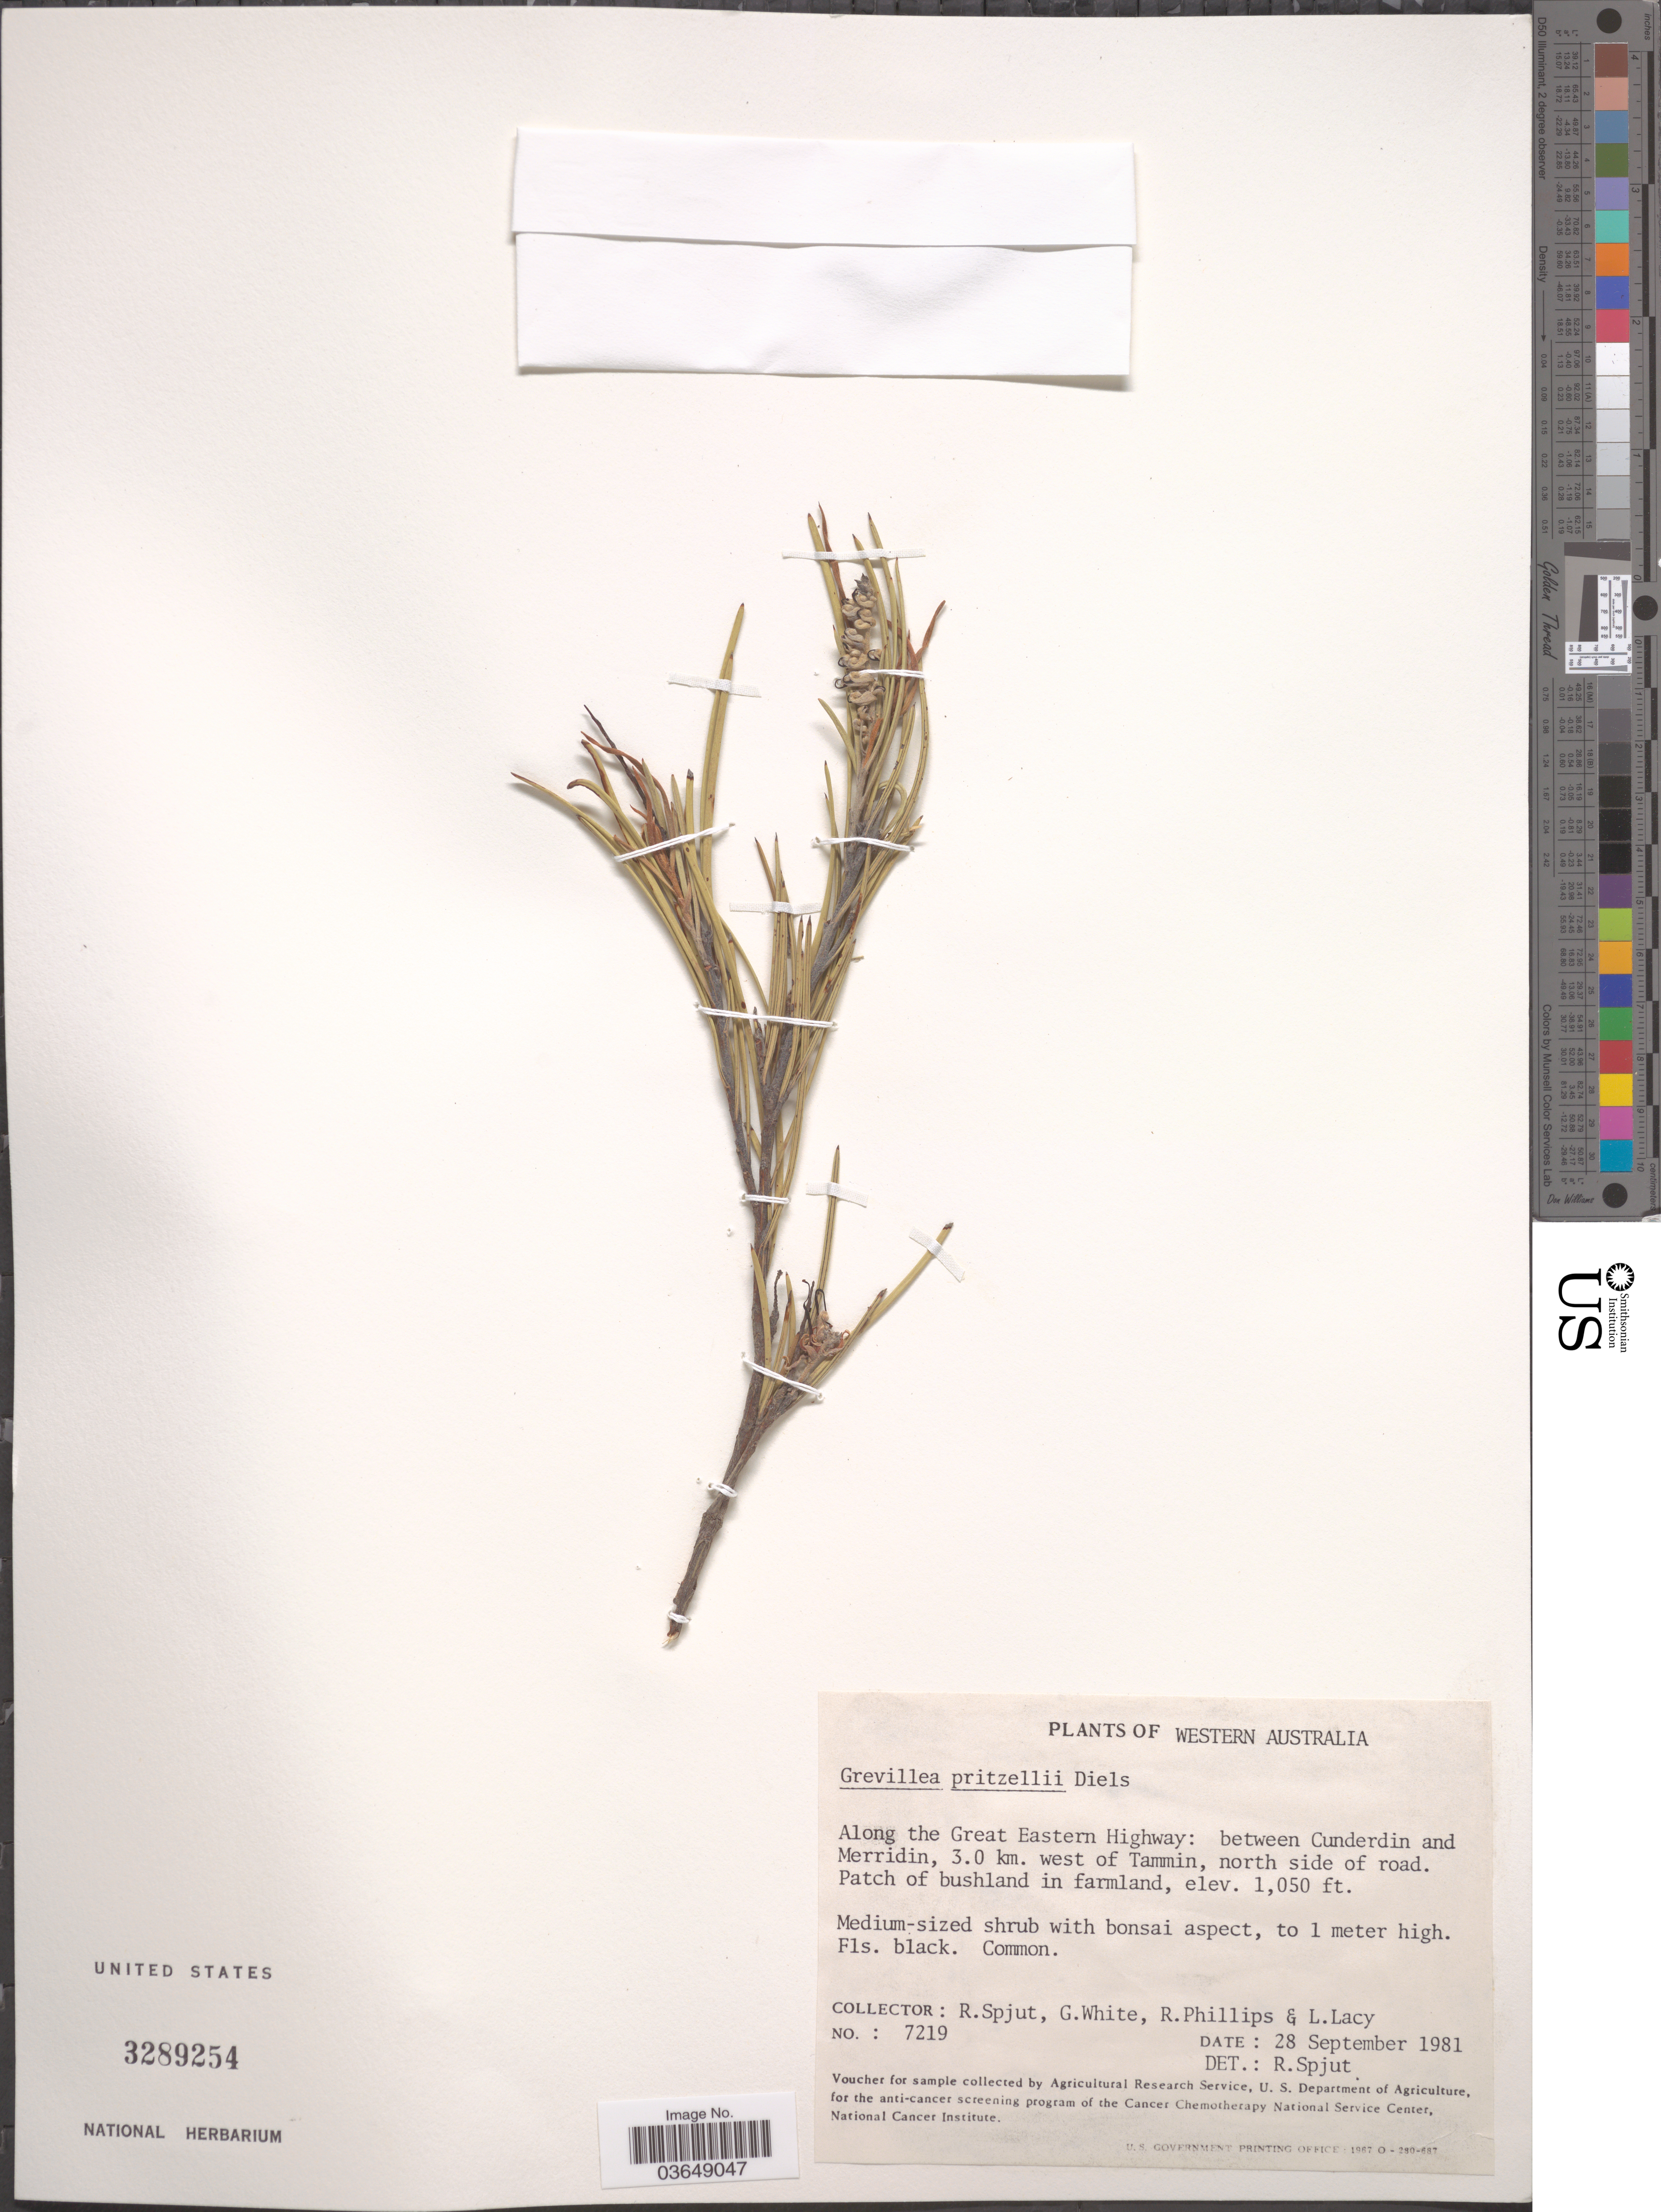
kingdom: Plantae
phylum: Tracheophyta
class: Magnoliopsida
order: Proteales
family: Proteaceae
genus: Grevillea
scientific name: Grevillea pritzelii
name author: Diels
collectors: R. Spjut, G. White, R. Phillips & L. Lacy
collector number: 7219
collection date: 1981-09-28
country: Australia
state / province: Western Australia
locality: Along the Great Eastern Highway: between Cunderdin and Merridin, 3.0 km. west of Tammin, north side of road. Patch of bushland in farmland.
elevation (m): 320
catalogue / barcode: US 3289254